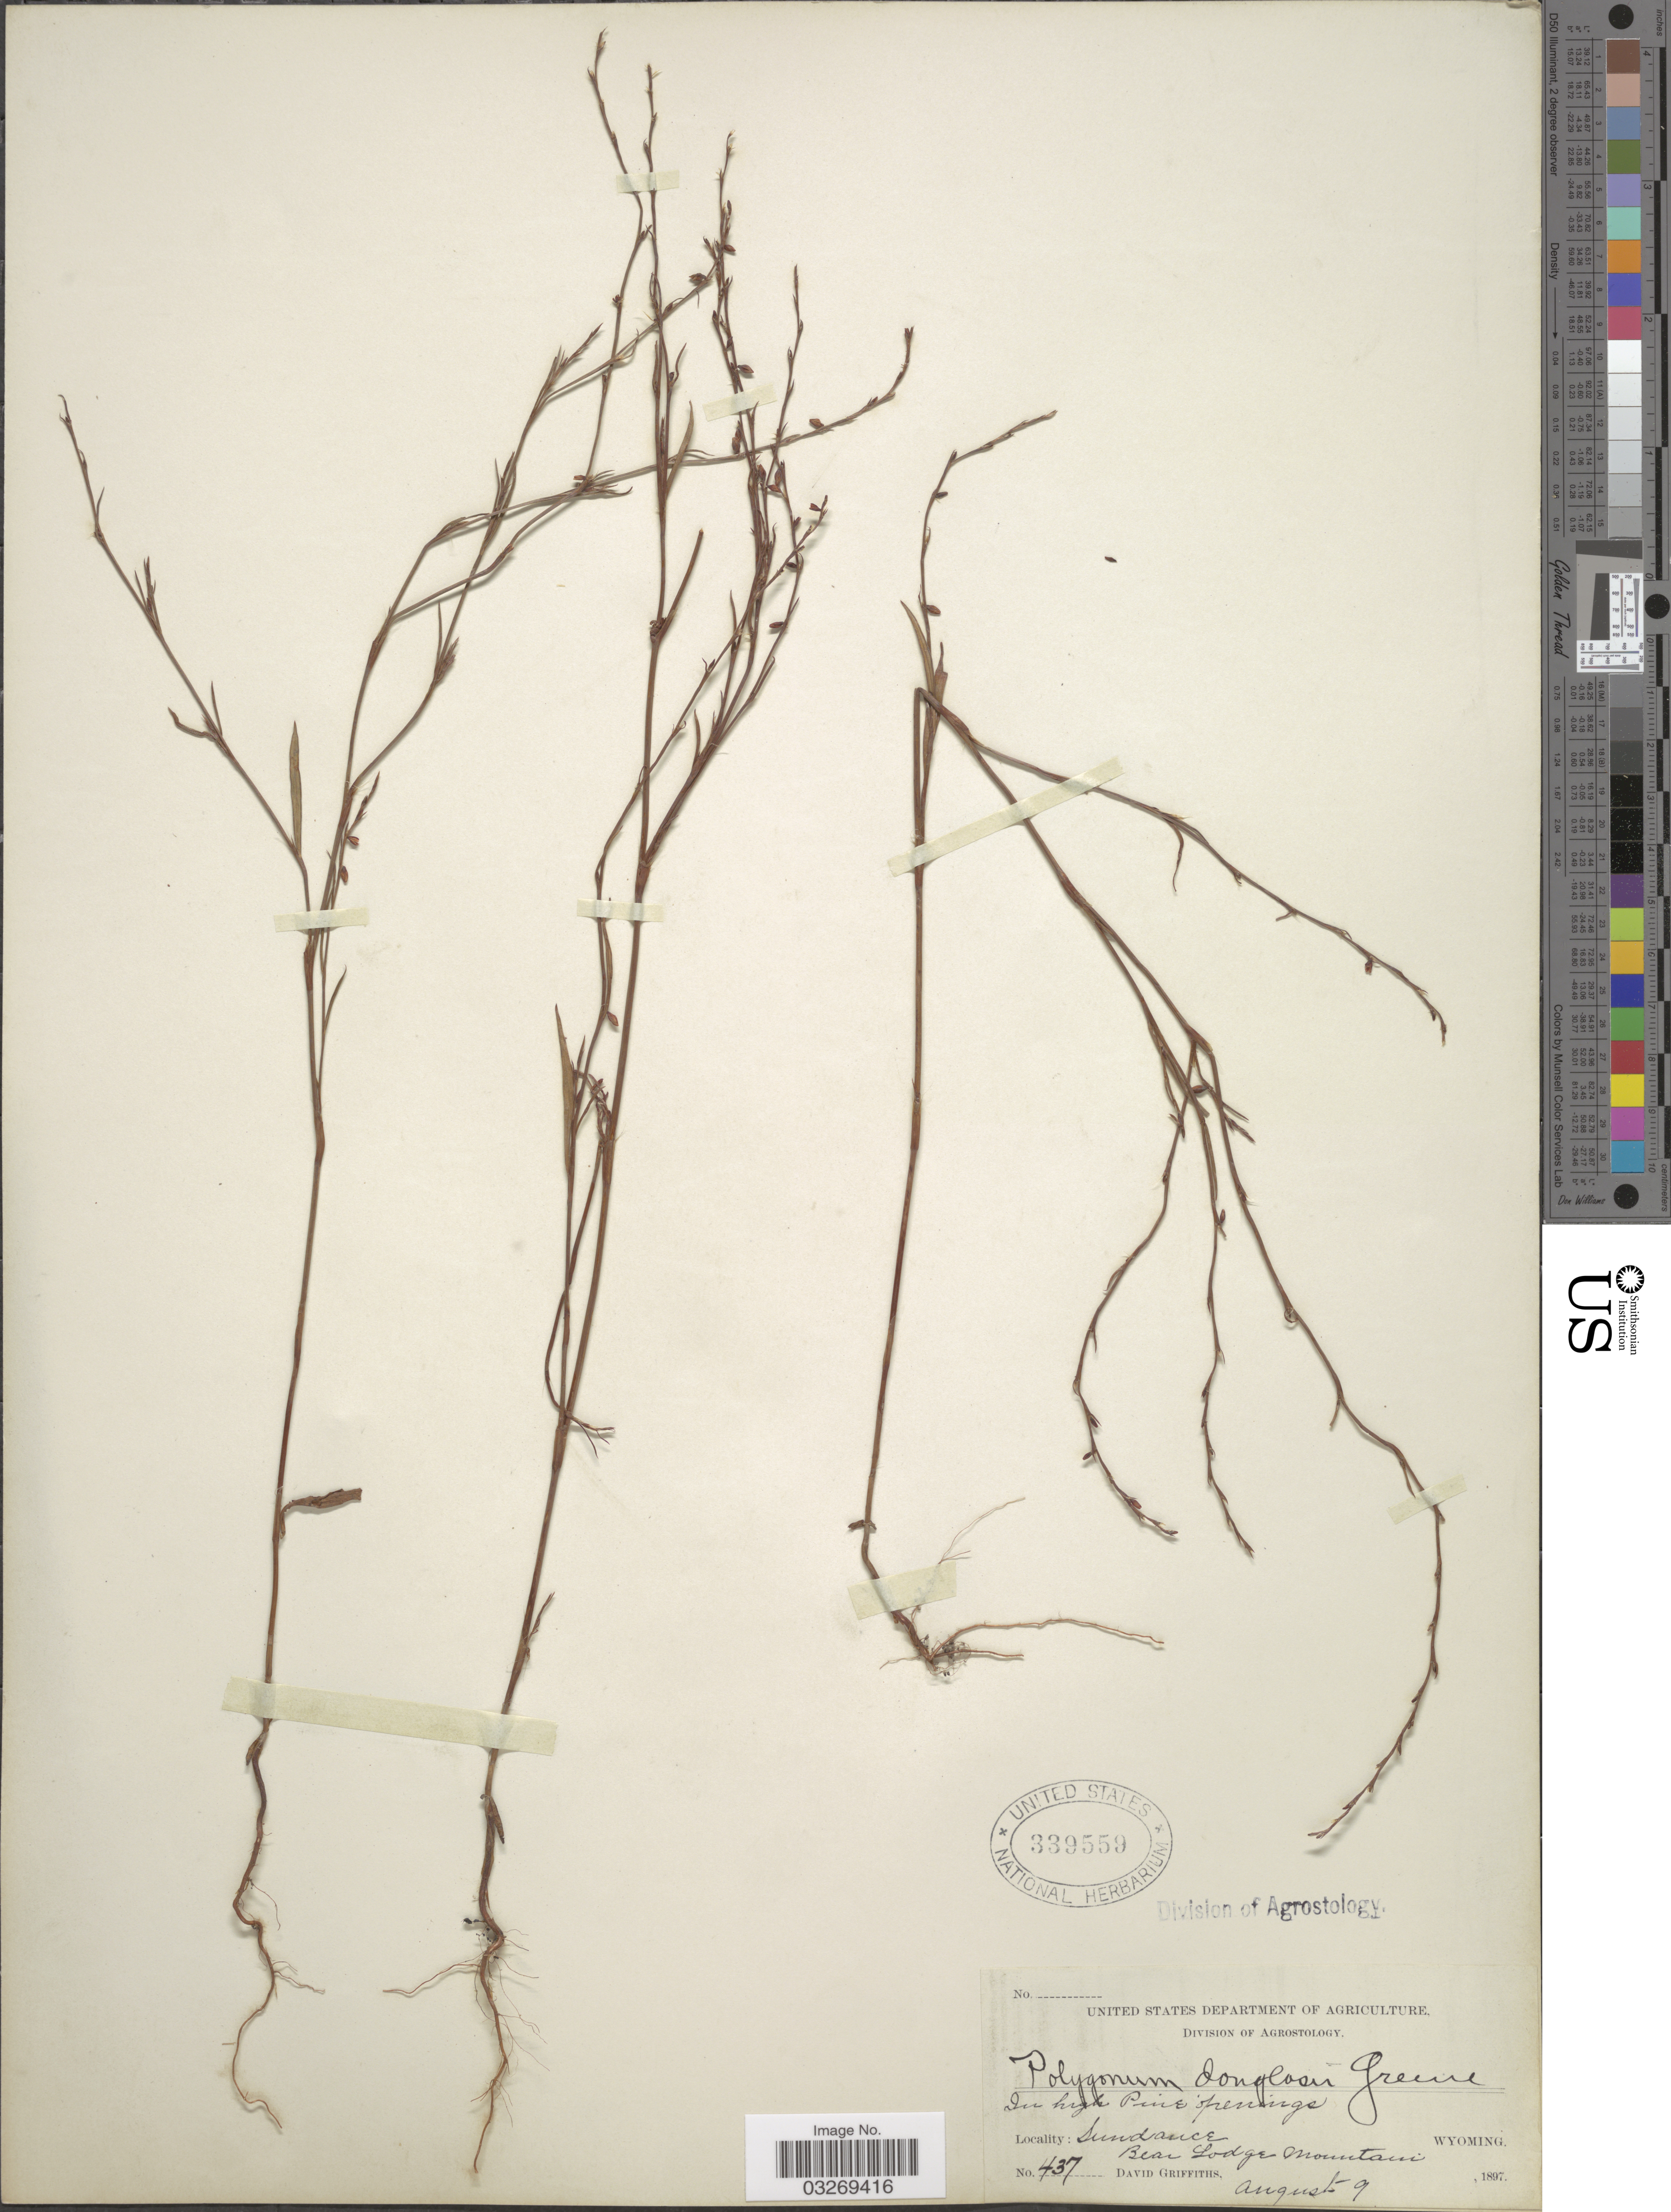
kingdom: Plantae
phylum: Tracheophyta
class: Magnoliopsida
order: Caryophyllales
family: Polygonaceae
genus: Polygonum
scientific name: Polygonum douglasii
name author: Greene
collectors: D. Griffiths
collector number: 437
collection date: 1897-08-09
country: United States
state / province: Wyoming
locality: Sundance, Bear Lodge Mountain.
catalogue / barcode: US 339559